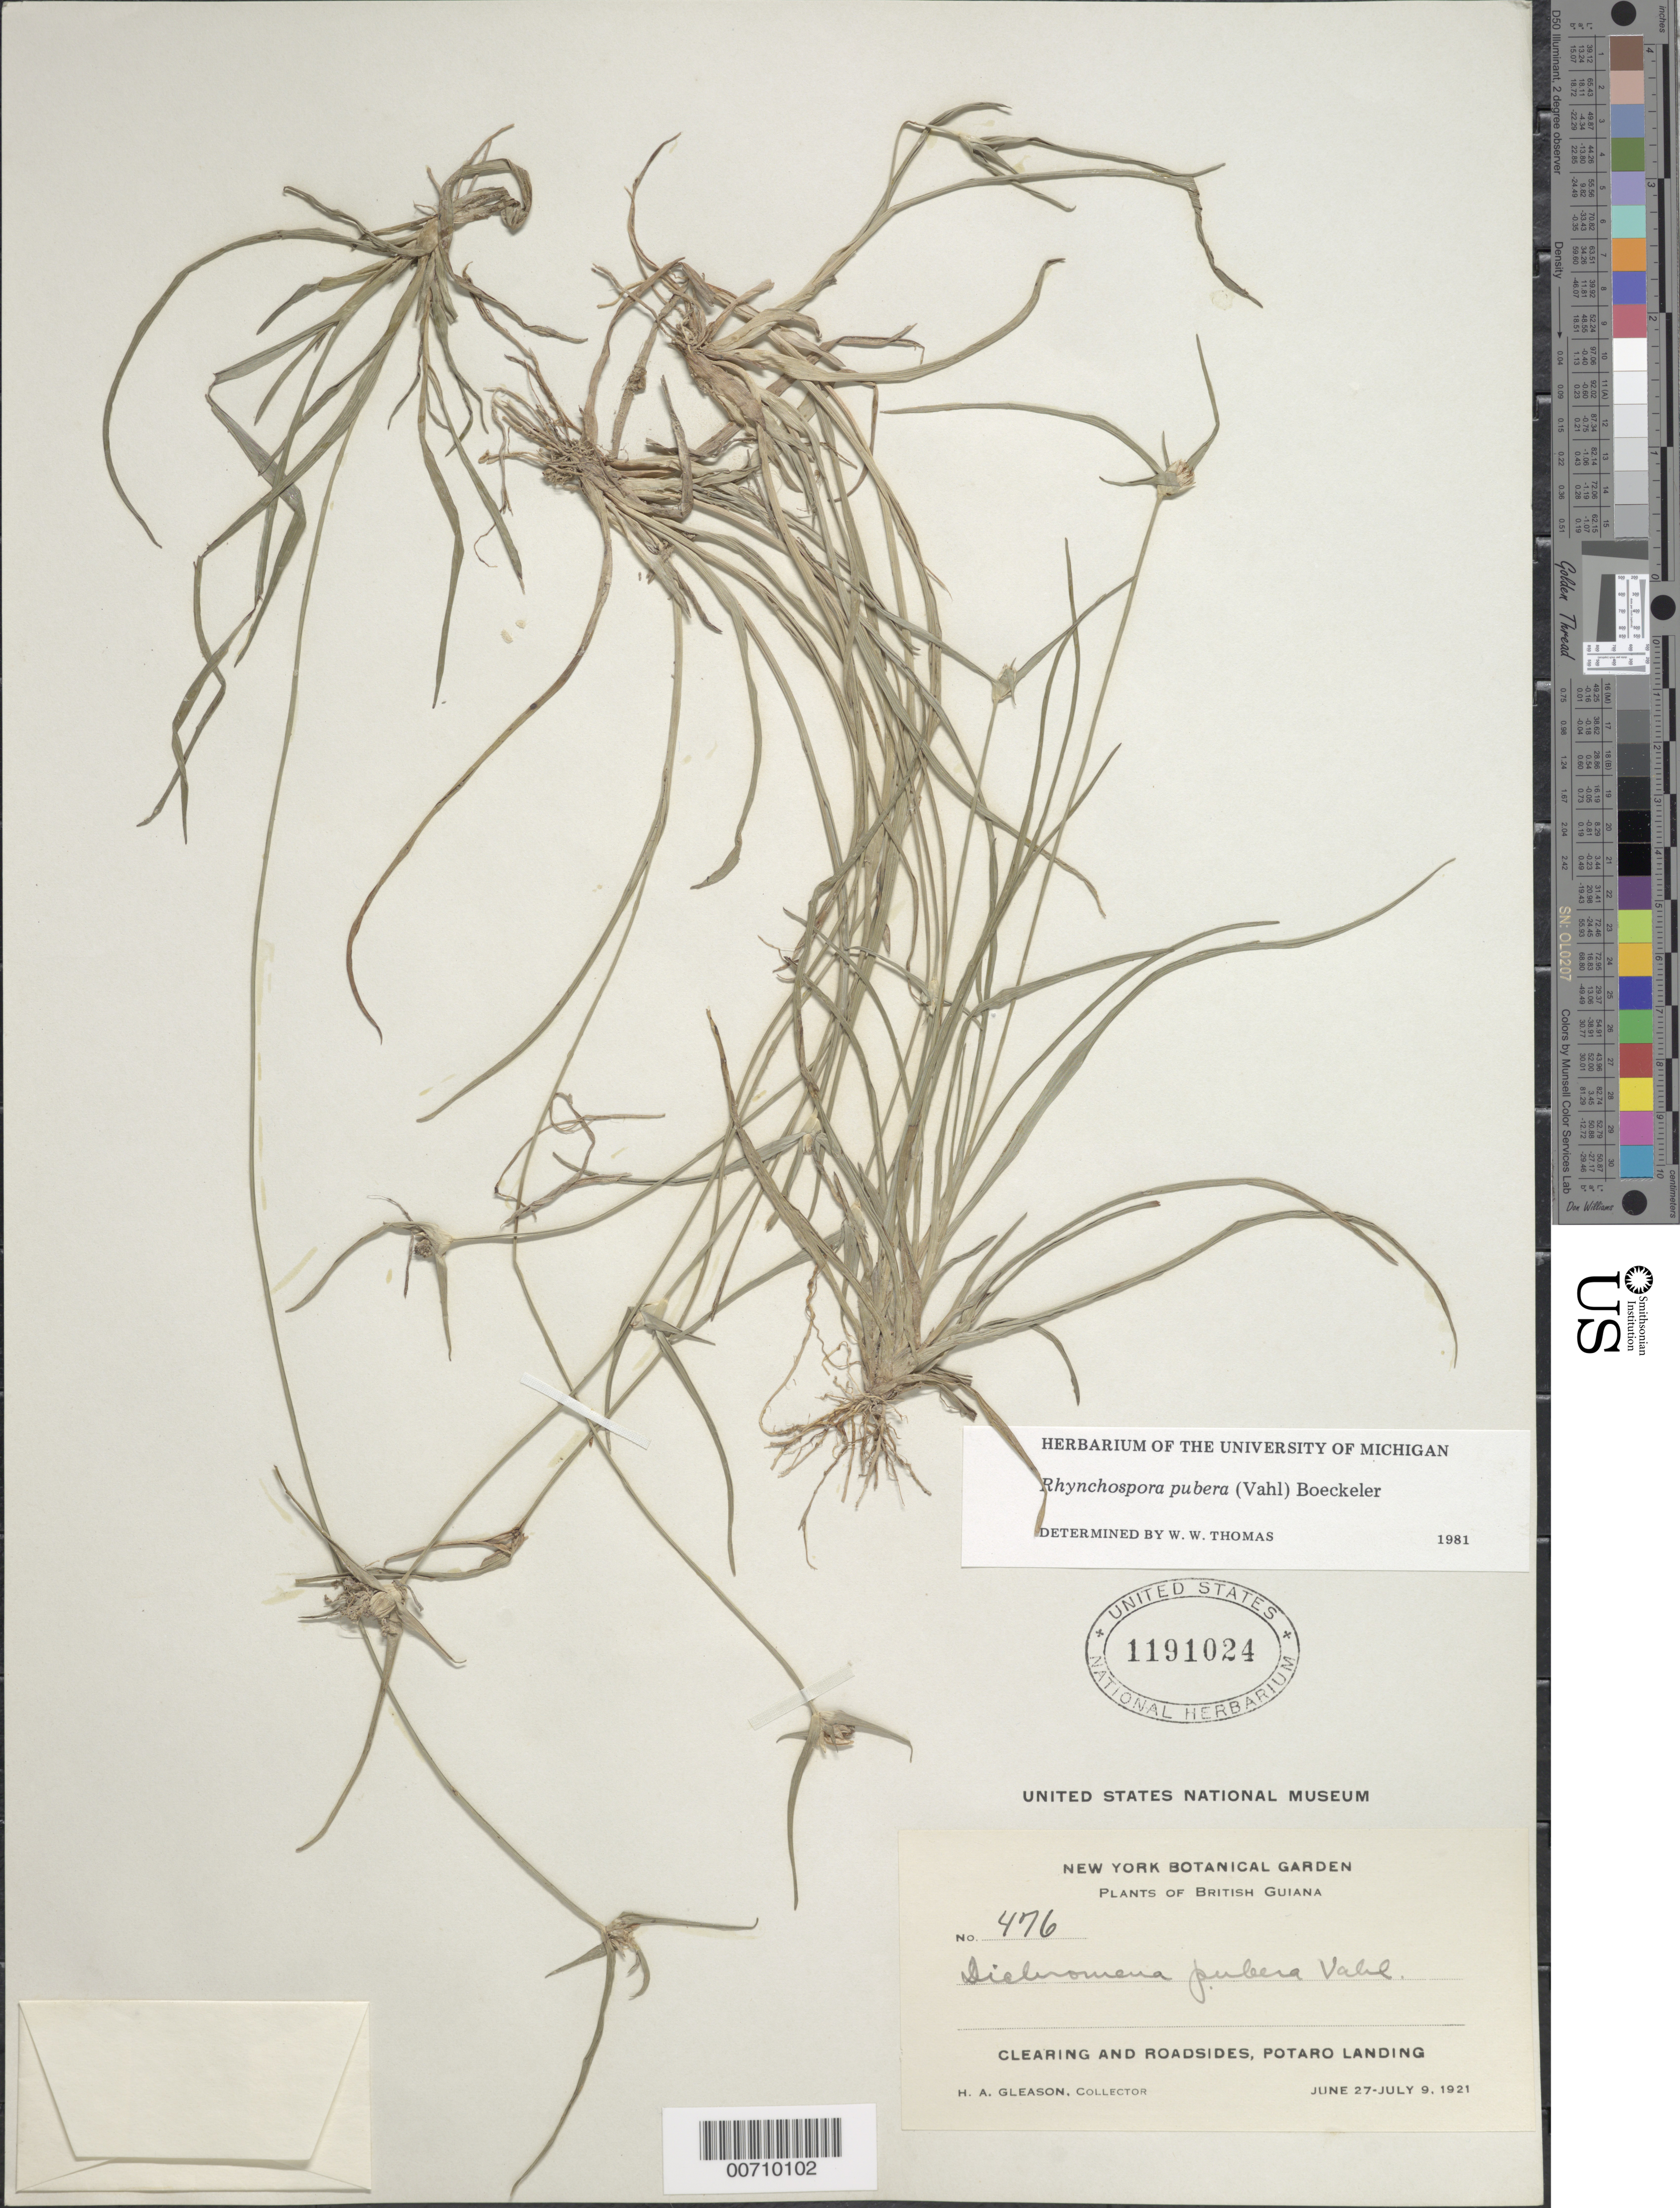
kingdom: Plantae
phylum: Tracheophyta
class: Liliopsida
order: Poales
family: Cyperaceae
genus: Rhynchospora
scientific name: Rhynchospora pubera subsp. pubera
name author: (Vahl) Boeckeler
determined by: Thomas, W. W., (NY), New York Botanical Garden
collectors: H. A. Gleason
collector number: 476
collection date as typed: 27-Jun-21 to 9-Jul-21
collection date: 1921-06-27/1921-07-09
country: Guyana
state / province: Potaro-Siparuni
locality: Potaro Landing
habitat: Clearings and roadsides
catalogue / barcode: US 1191024